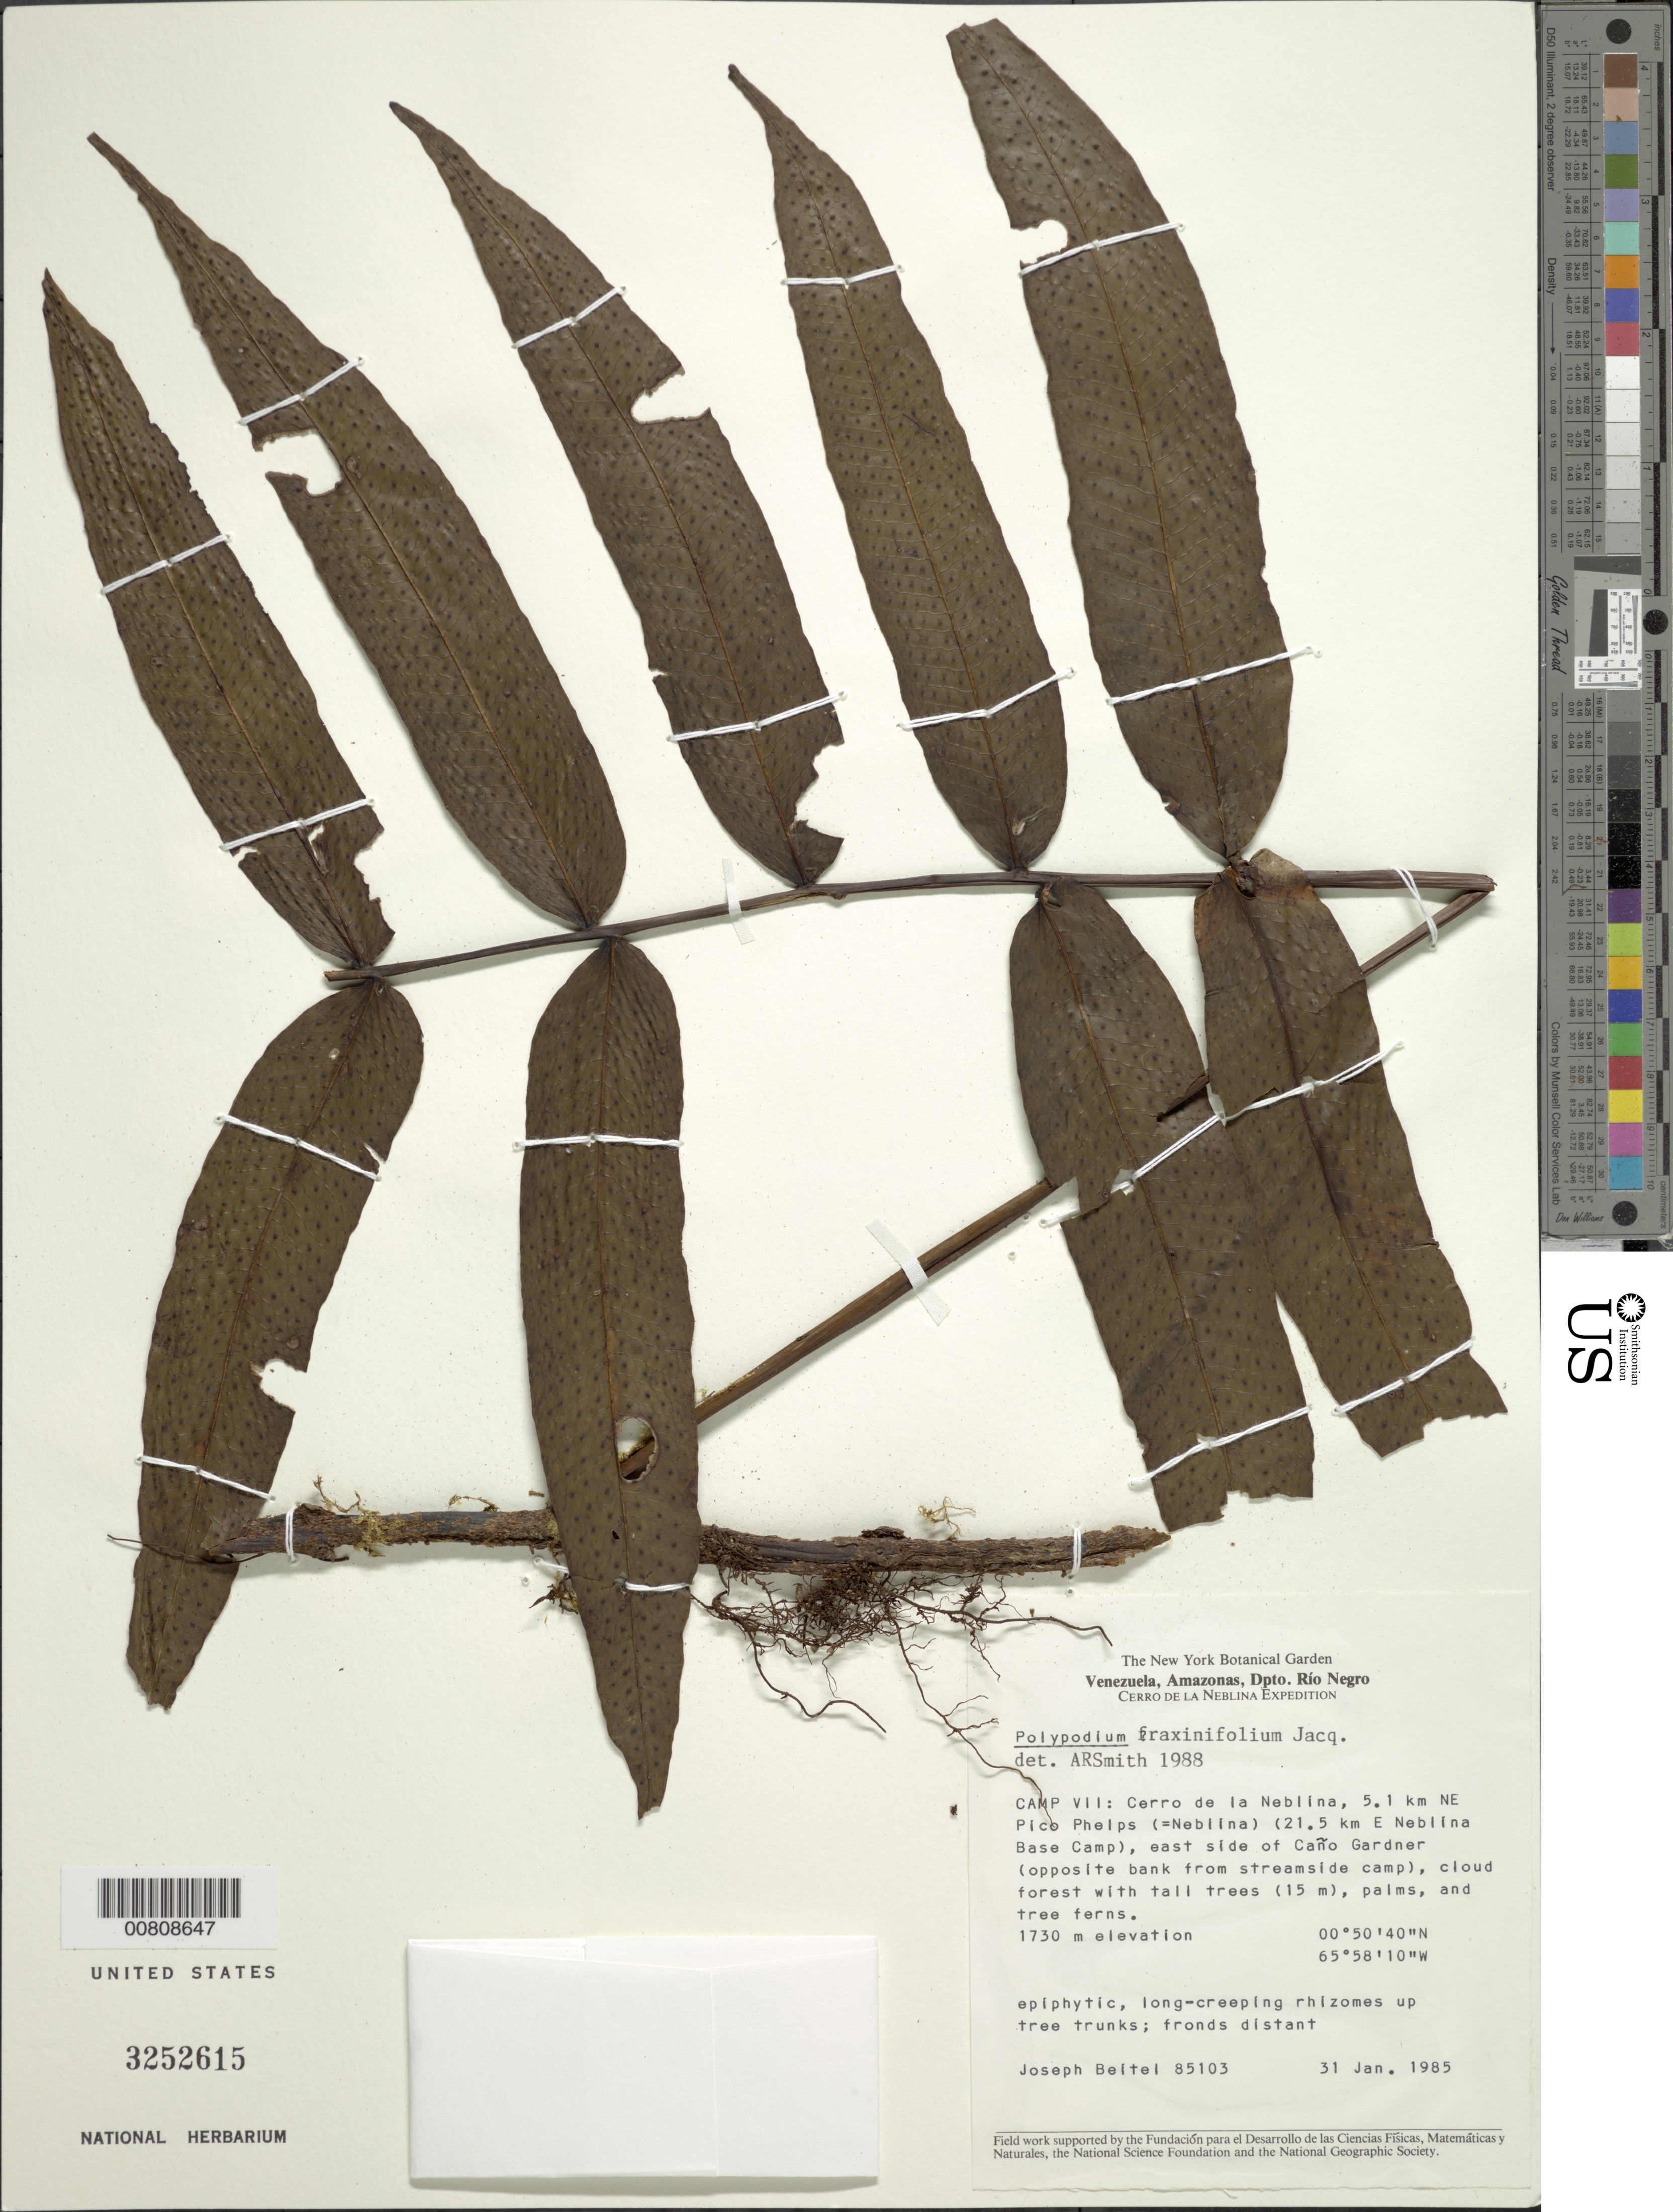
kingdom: Plantae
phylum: Tracheophyta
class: Polypodiopsida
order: Polypodiales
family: Polypodiaceae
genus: Serpocaulon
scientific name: Serpocaulon fraxinifolium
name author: (Jacq.) A.R. Sm.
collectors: J. M. Beitel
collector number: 85103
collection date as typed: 31-Jan-85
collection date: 1985-01-31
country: Venezuela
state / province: Amazonas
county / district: Río Negro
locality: Cerro de la Neblina, Camp VII, 5.1 km NE Pico Phelps (=Neblina), 21.5 km E Neblina Base Camp, E side of Caño Gardner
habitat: Cloud forest with tall trees (15 m), palms and tree ferns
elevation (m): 1730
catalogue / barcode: US 3252615